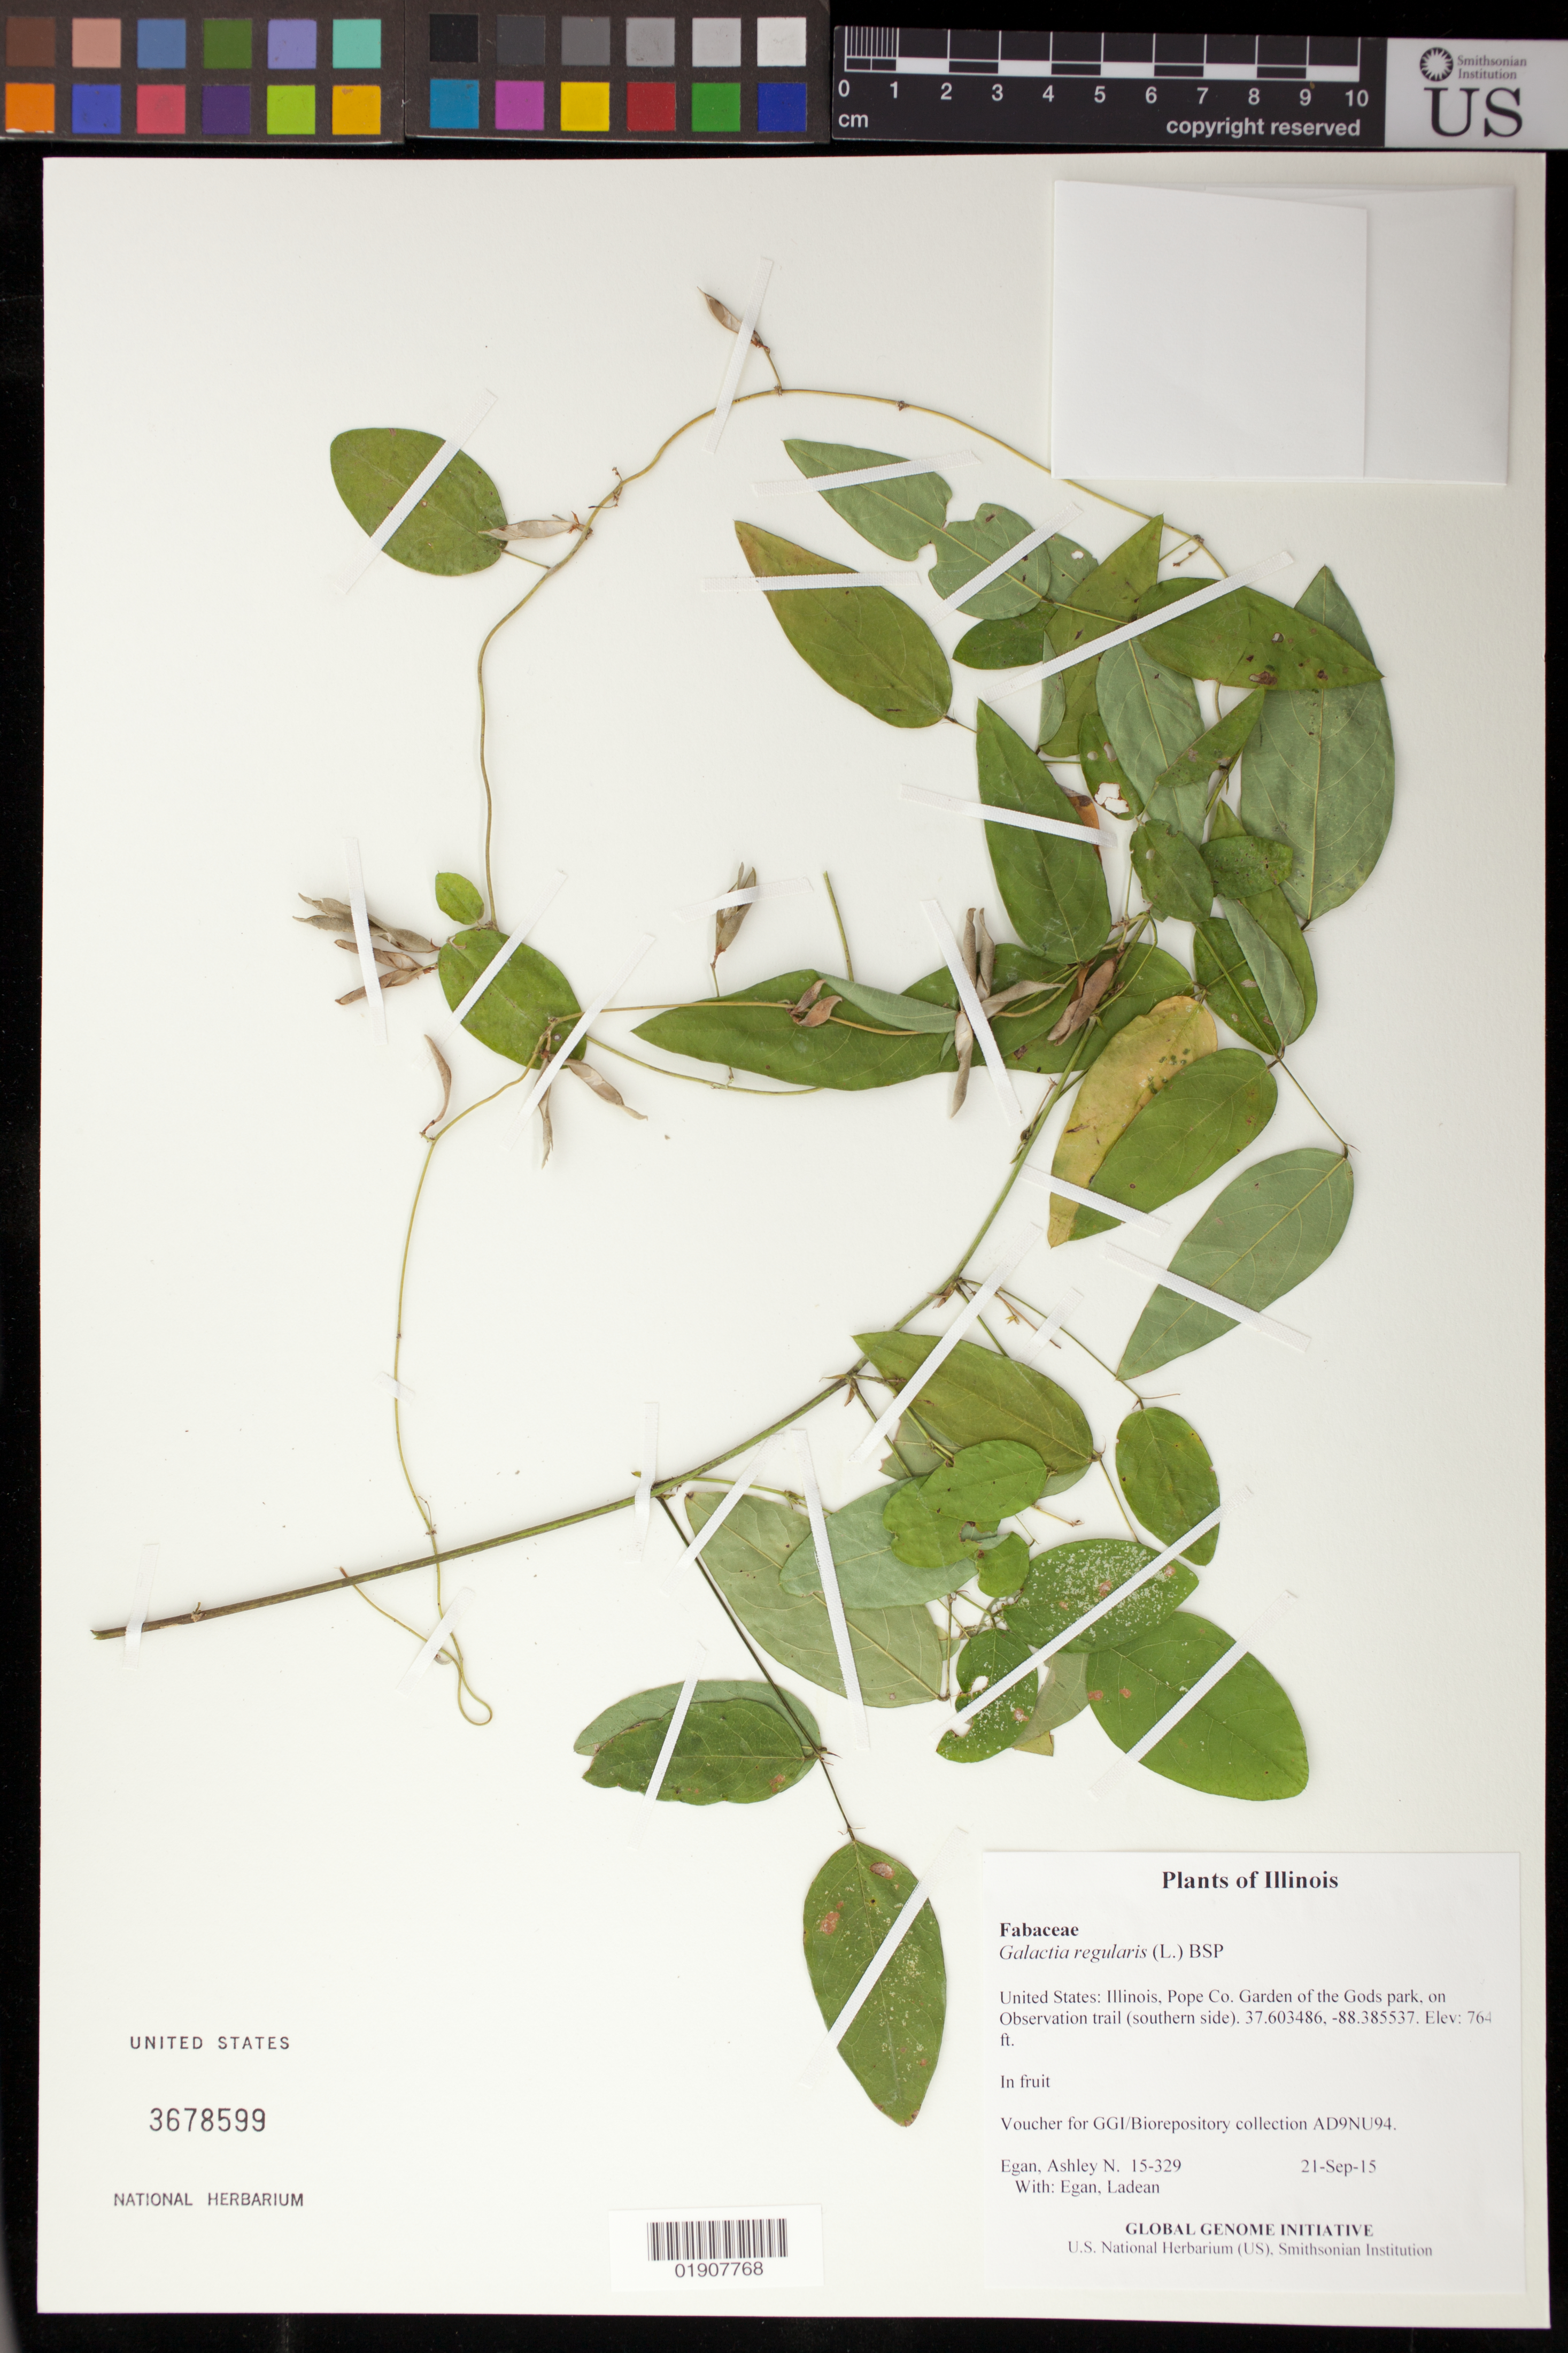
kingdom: Plantae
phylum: Tracheophyta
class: Magnoliopsida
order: Fabales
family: Fabaceae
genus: Galactia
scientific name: Galactia regularis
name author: (L.) Britton, Stearns & Poggenb.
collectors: A. N. Egan & L. Egan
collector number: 15-329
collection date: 2015-09-21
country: United States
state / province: Illinois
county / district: Pope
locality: Garden of the Gods park, on Observation trail (southern side)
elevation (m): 233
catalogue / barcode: US 3678599